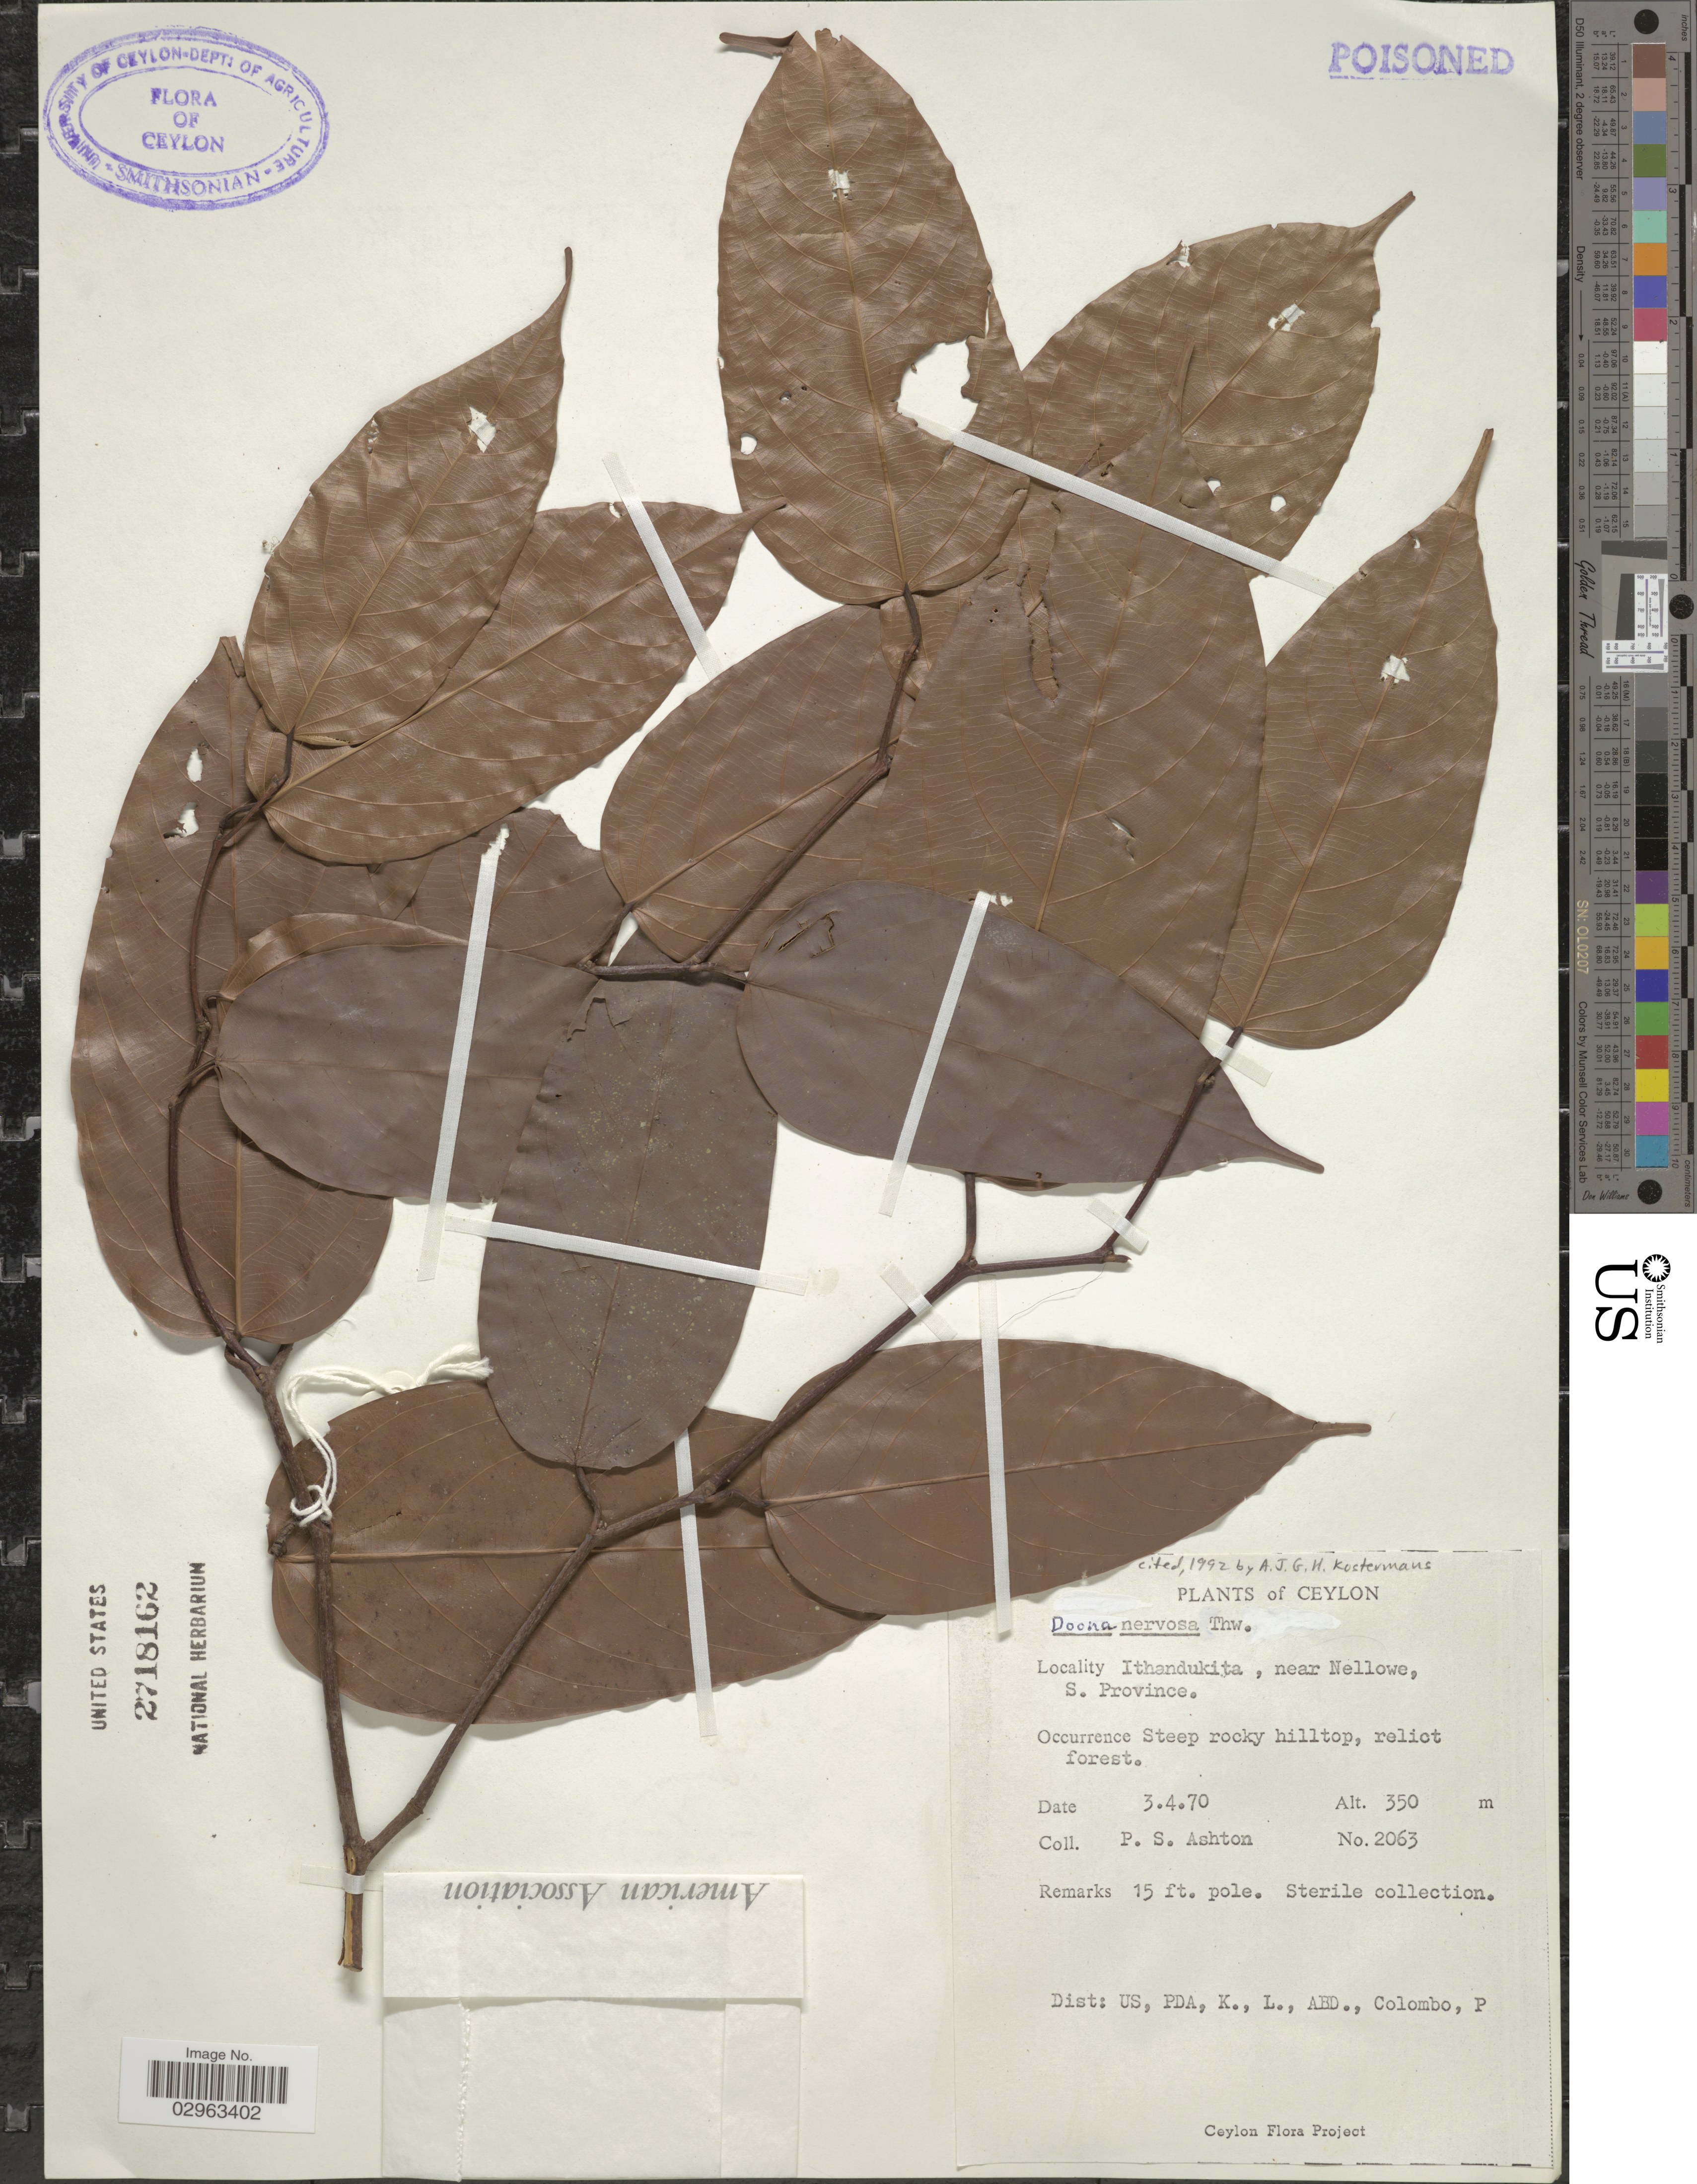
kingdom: Plantae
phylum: Tracheophyta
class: Magnoliopsida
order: Malvales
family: Dipterocarpaceae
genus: Doona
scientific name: Doona nervosa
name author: Thwaites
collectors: P. S. Ashton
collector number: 2063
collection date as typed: Transcribed d/m/y: 3/4/70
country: Sri Lanka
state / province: Southern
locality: Ceylon. Ithandukita, near Nellowe, S. Province.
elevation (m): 350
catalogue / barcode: US 2718162